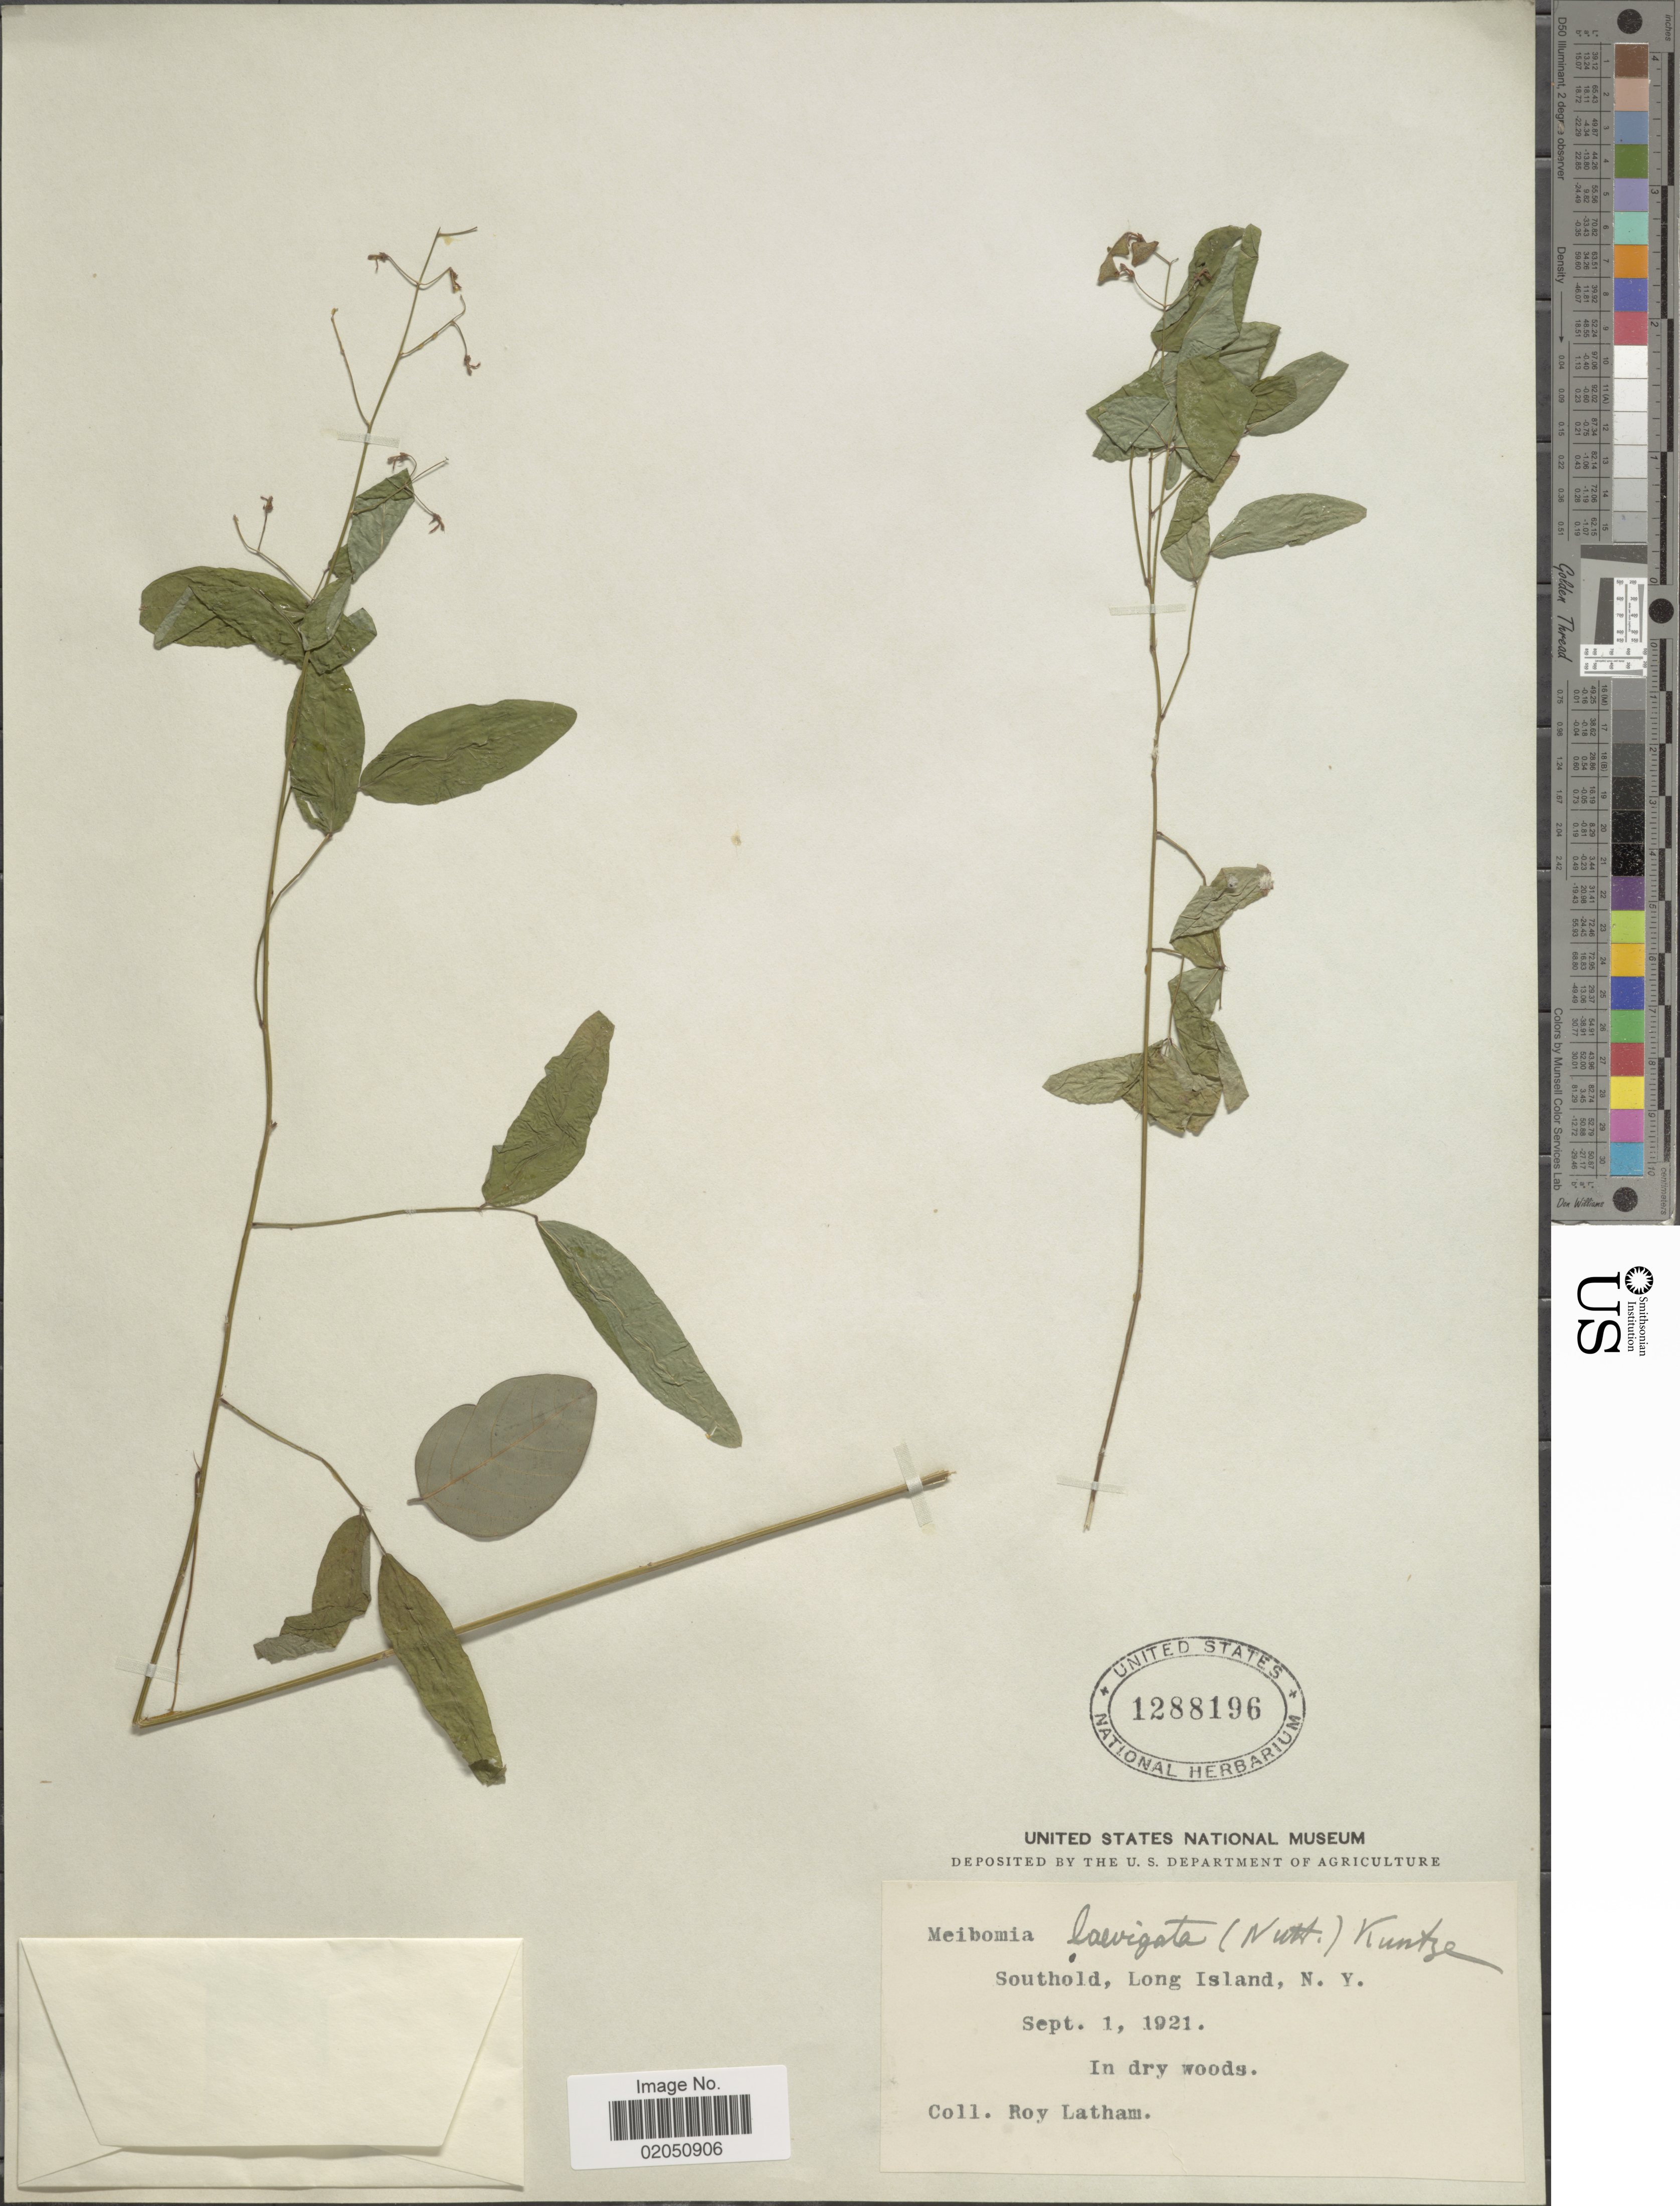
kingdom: Plantae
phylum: Tracheophyta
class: Magnoliopsida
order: Fabales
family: Fabaceae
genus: Desmodium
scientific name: Desmodium laevigatum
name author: (Nutt.) DC.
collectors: R. Latham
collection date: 1921-09-01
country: United States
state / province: New York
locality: Southold, Long Island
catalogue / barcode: US 1288196